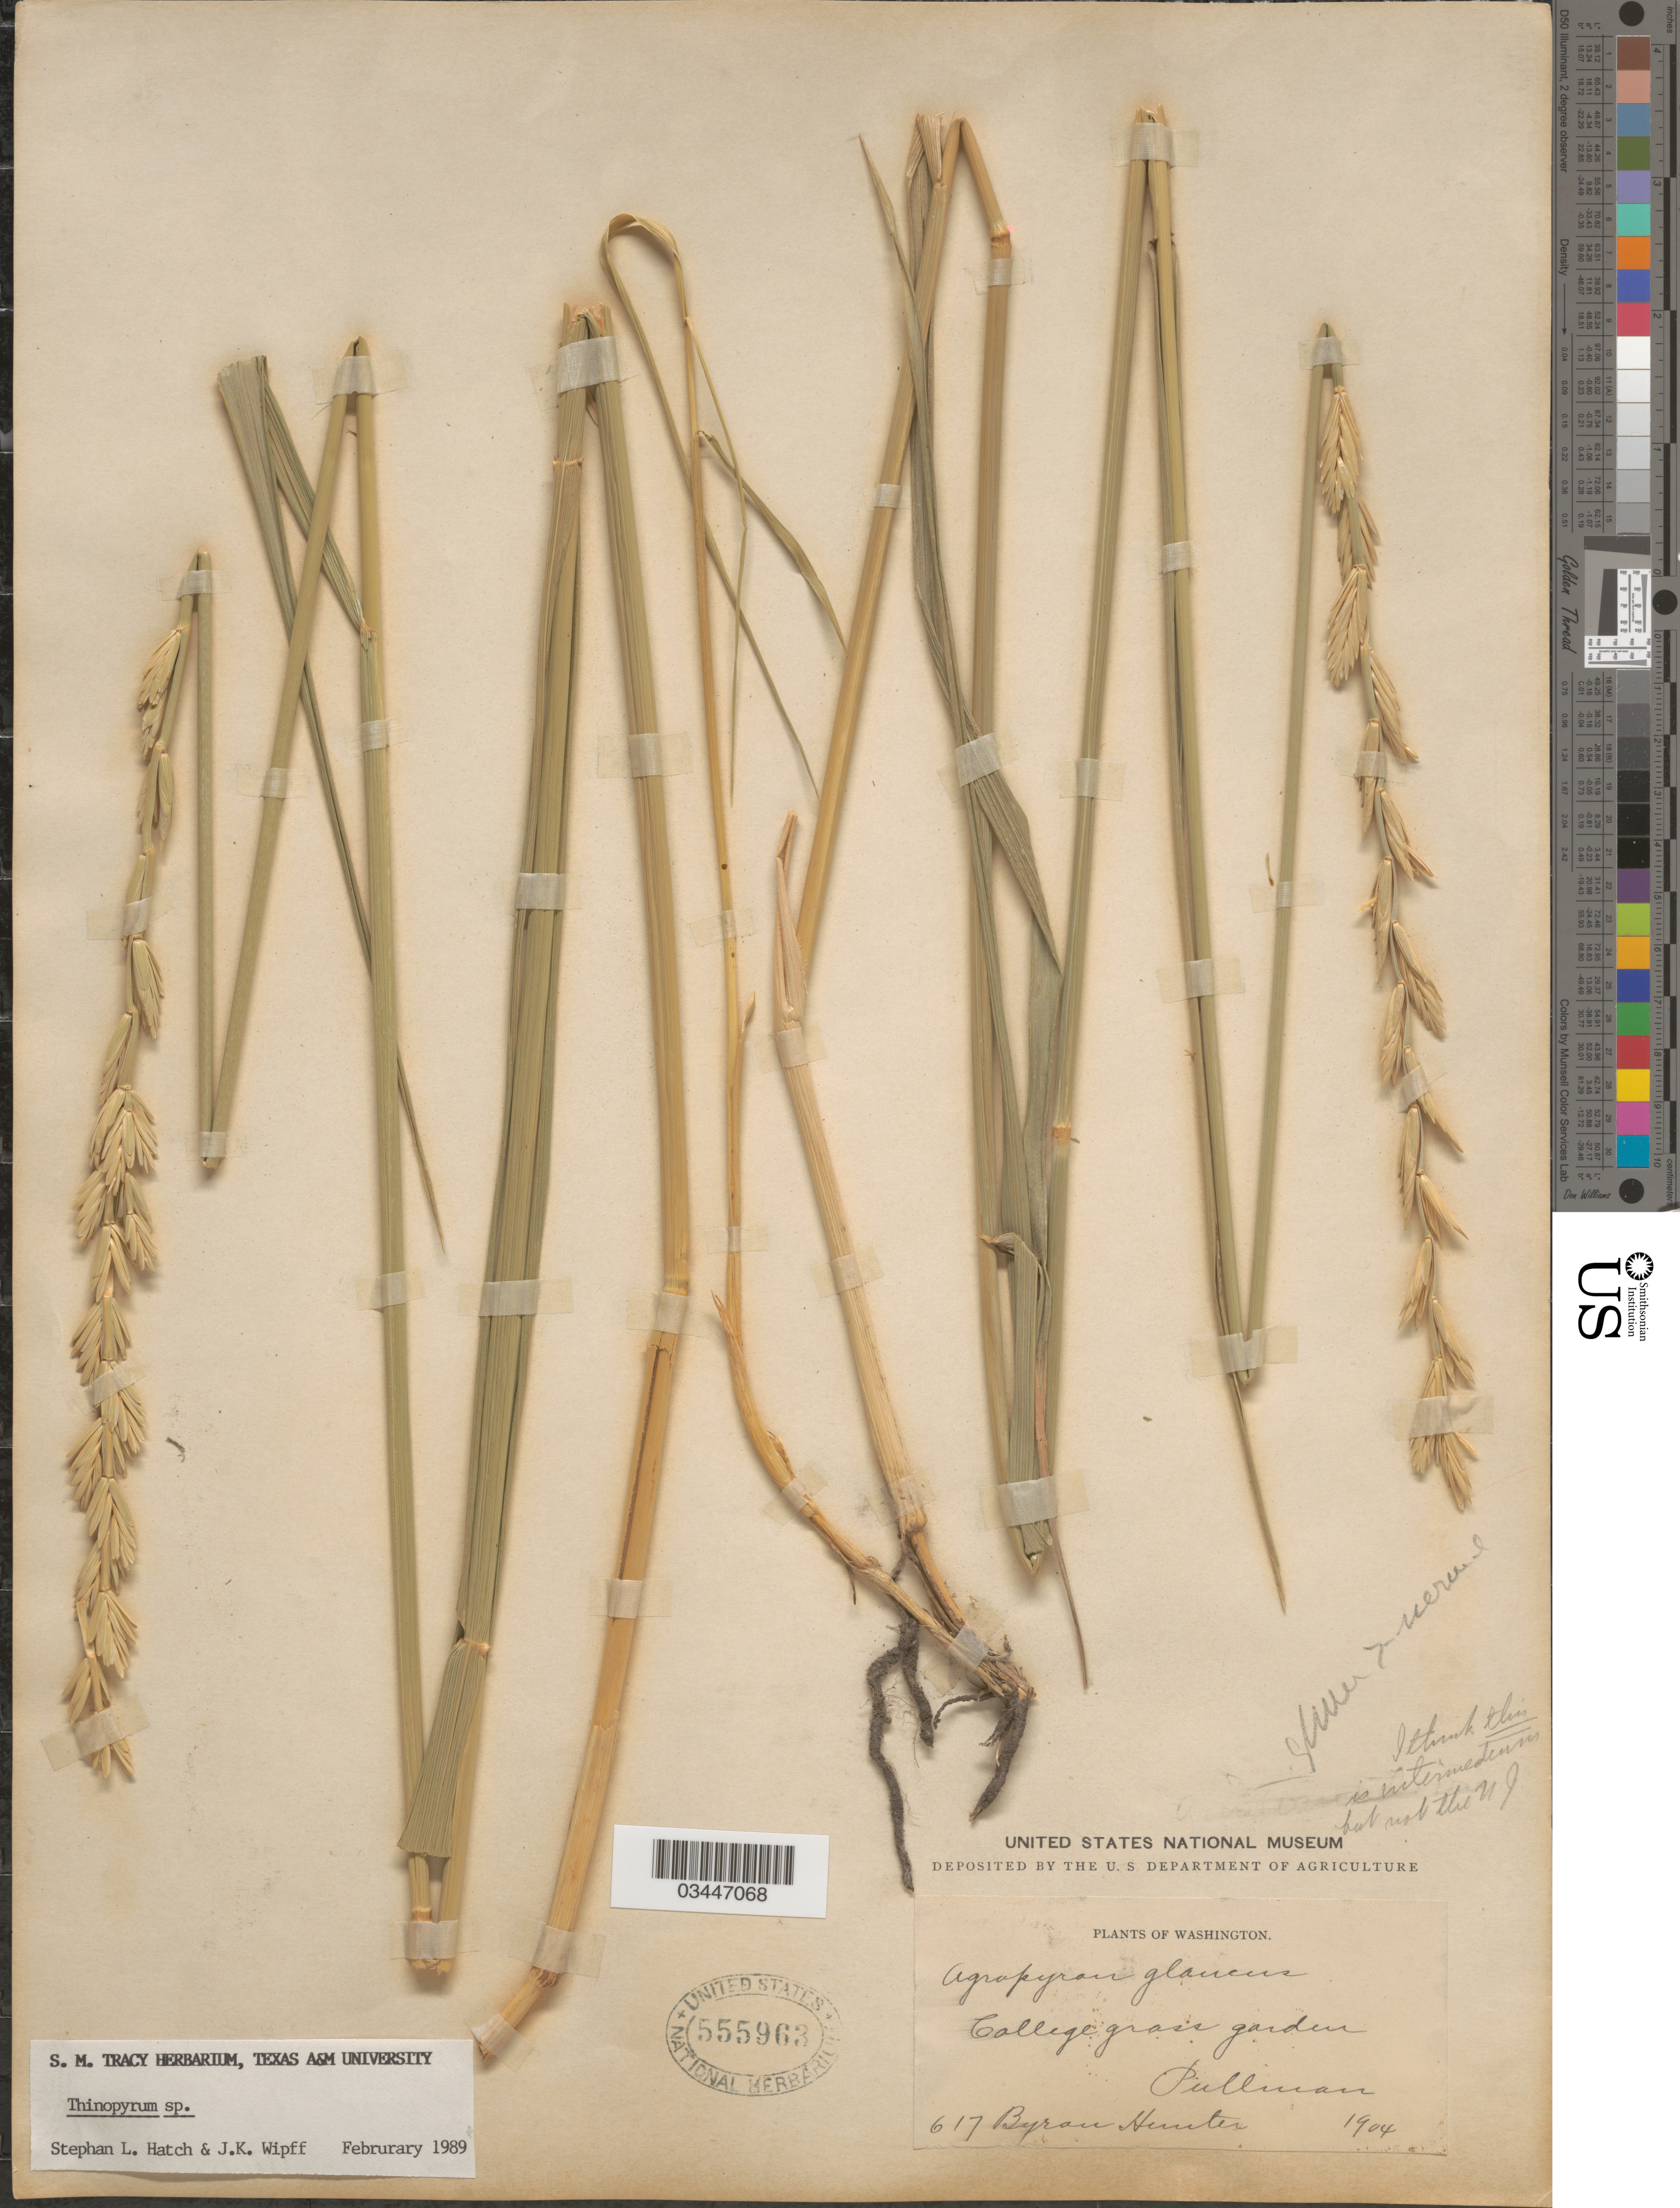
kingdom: Plantae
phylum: Tracheophyta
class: Liliopsida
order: Poales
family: Poaceae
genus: Thinopyrum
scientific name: Thinopyrum sp.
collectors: B. Hunter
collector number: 617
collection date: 1904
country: United States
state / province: Washington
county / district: Whitman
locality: College grass garden. Pullman.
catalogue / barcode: US 555963